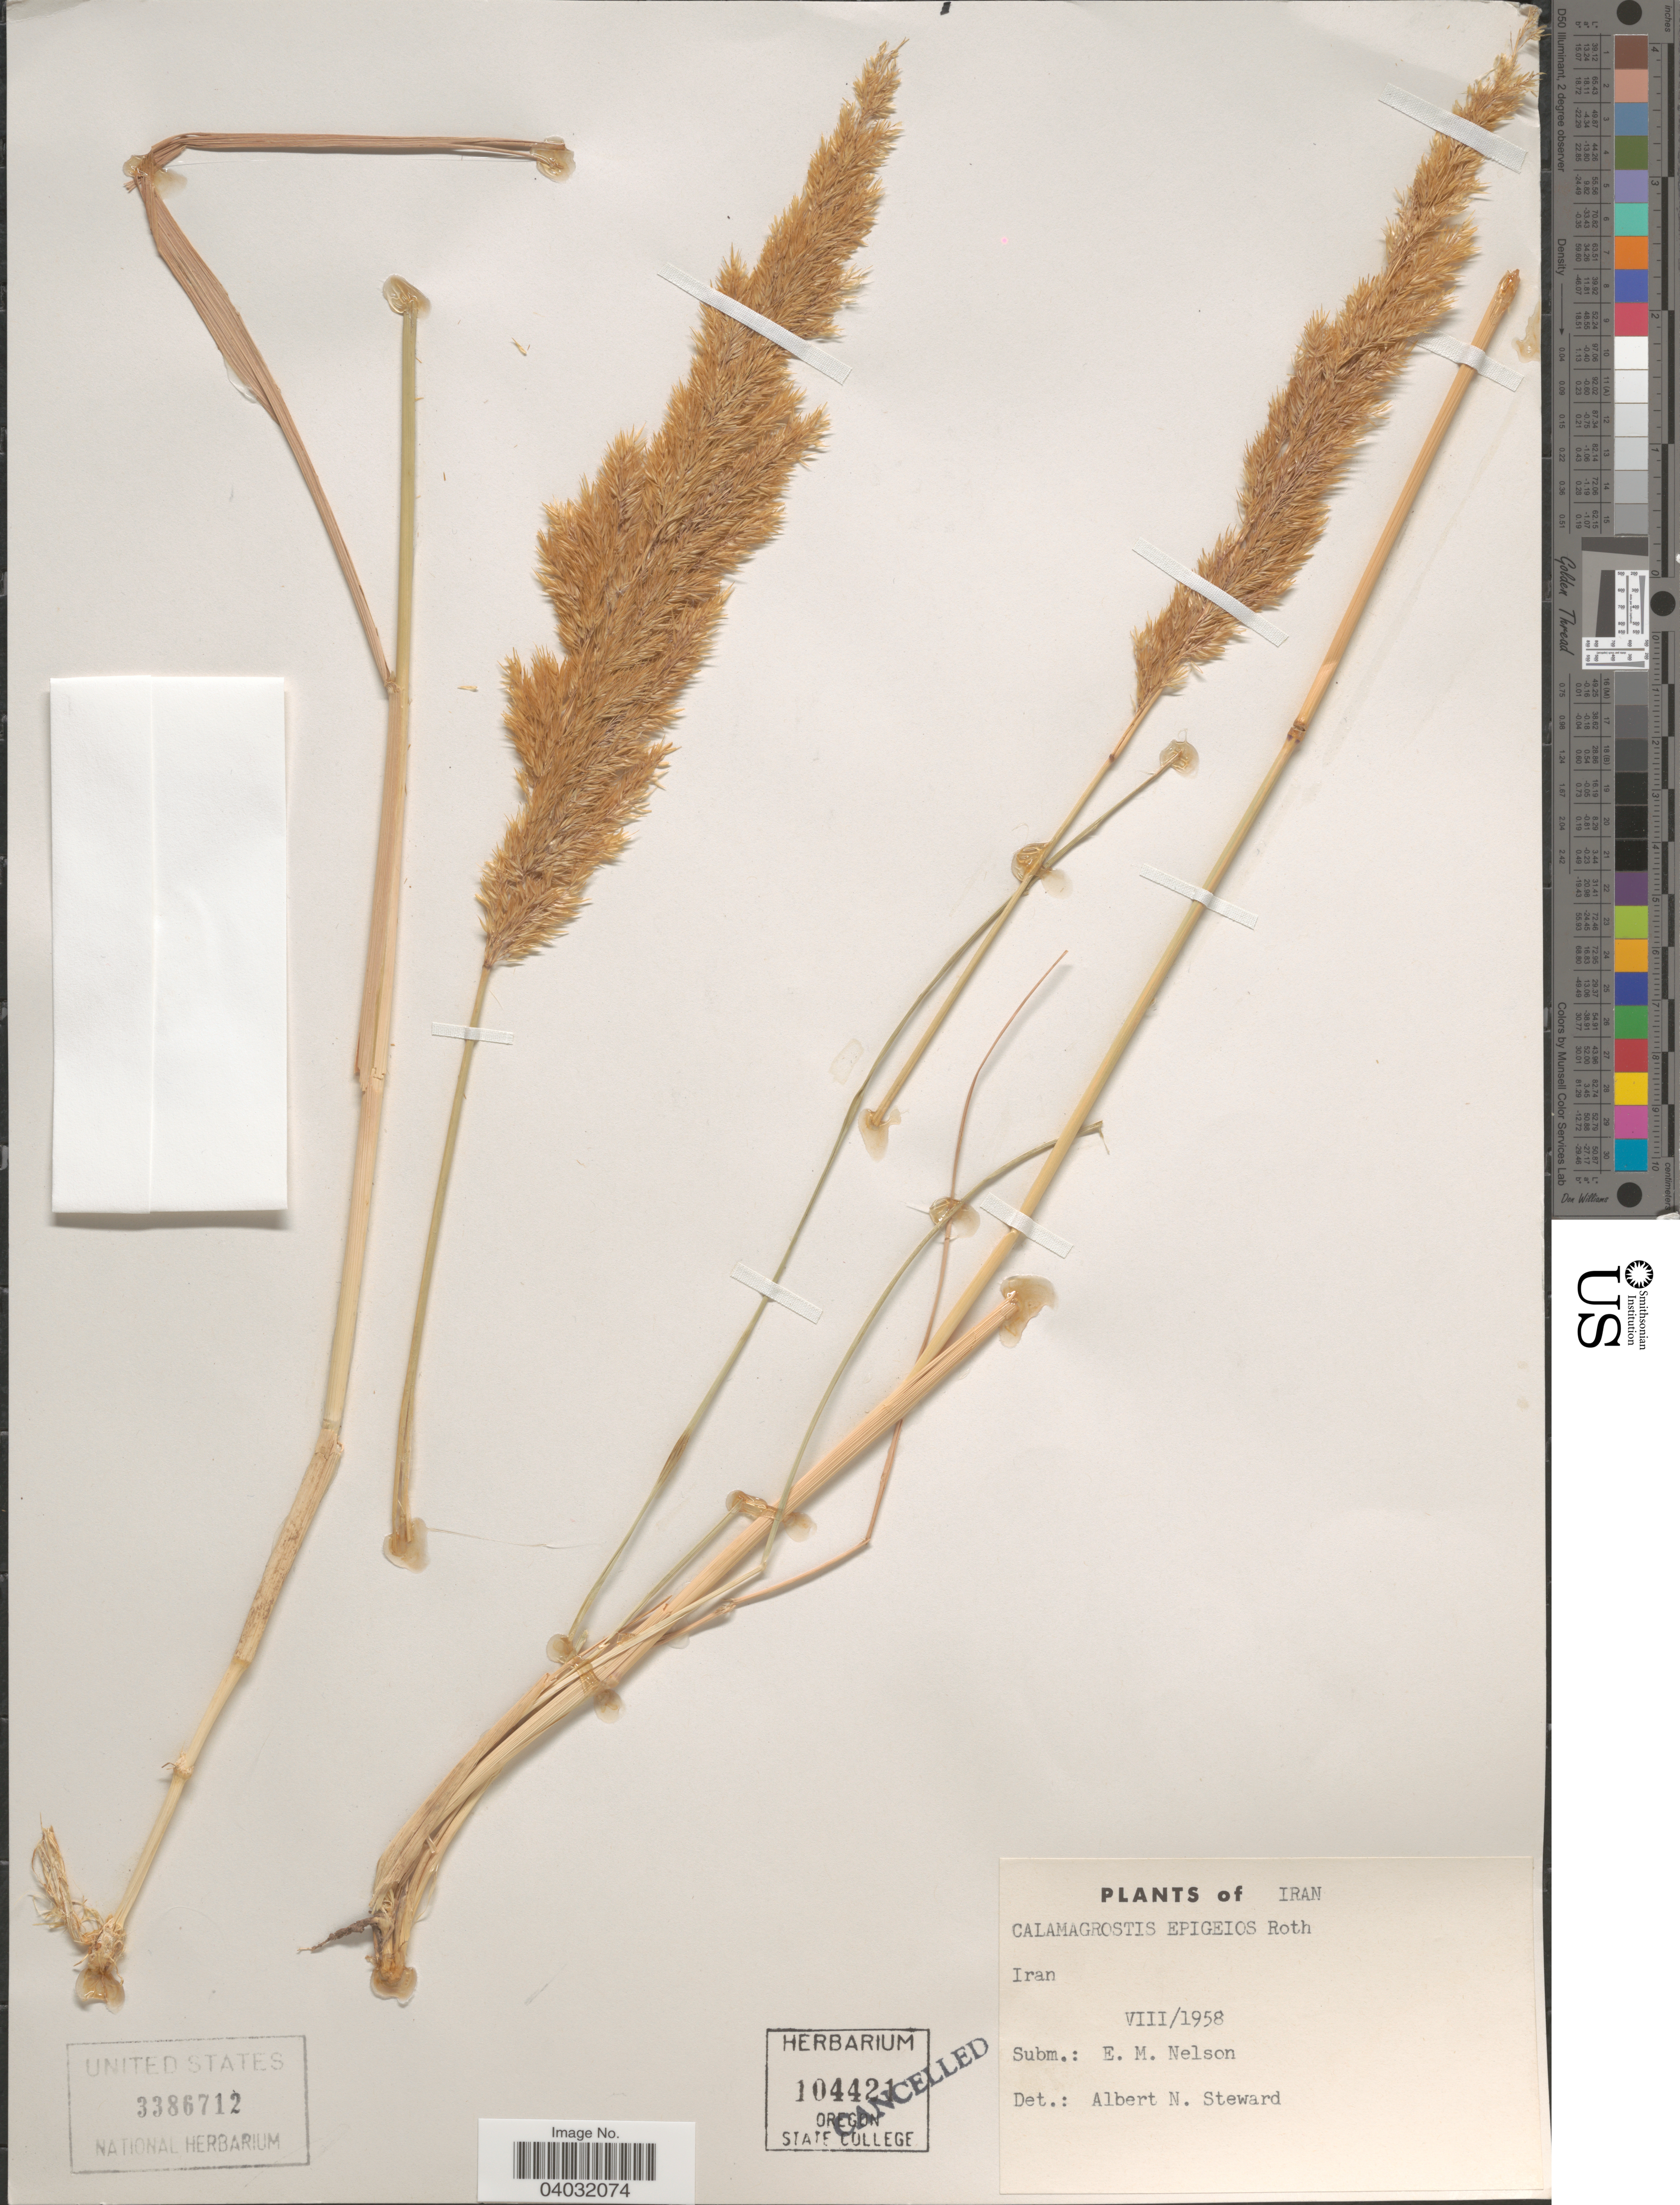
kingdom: Plantae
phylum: Tracheophyta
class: Liliopsida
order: Poales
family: Poaceae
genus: Calamagrostis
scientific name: Calamagrostis epigeios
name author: (L.) Roth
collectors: E. Nelson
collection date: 1958-08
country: Iran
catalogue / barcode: US 3386712